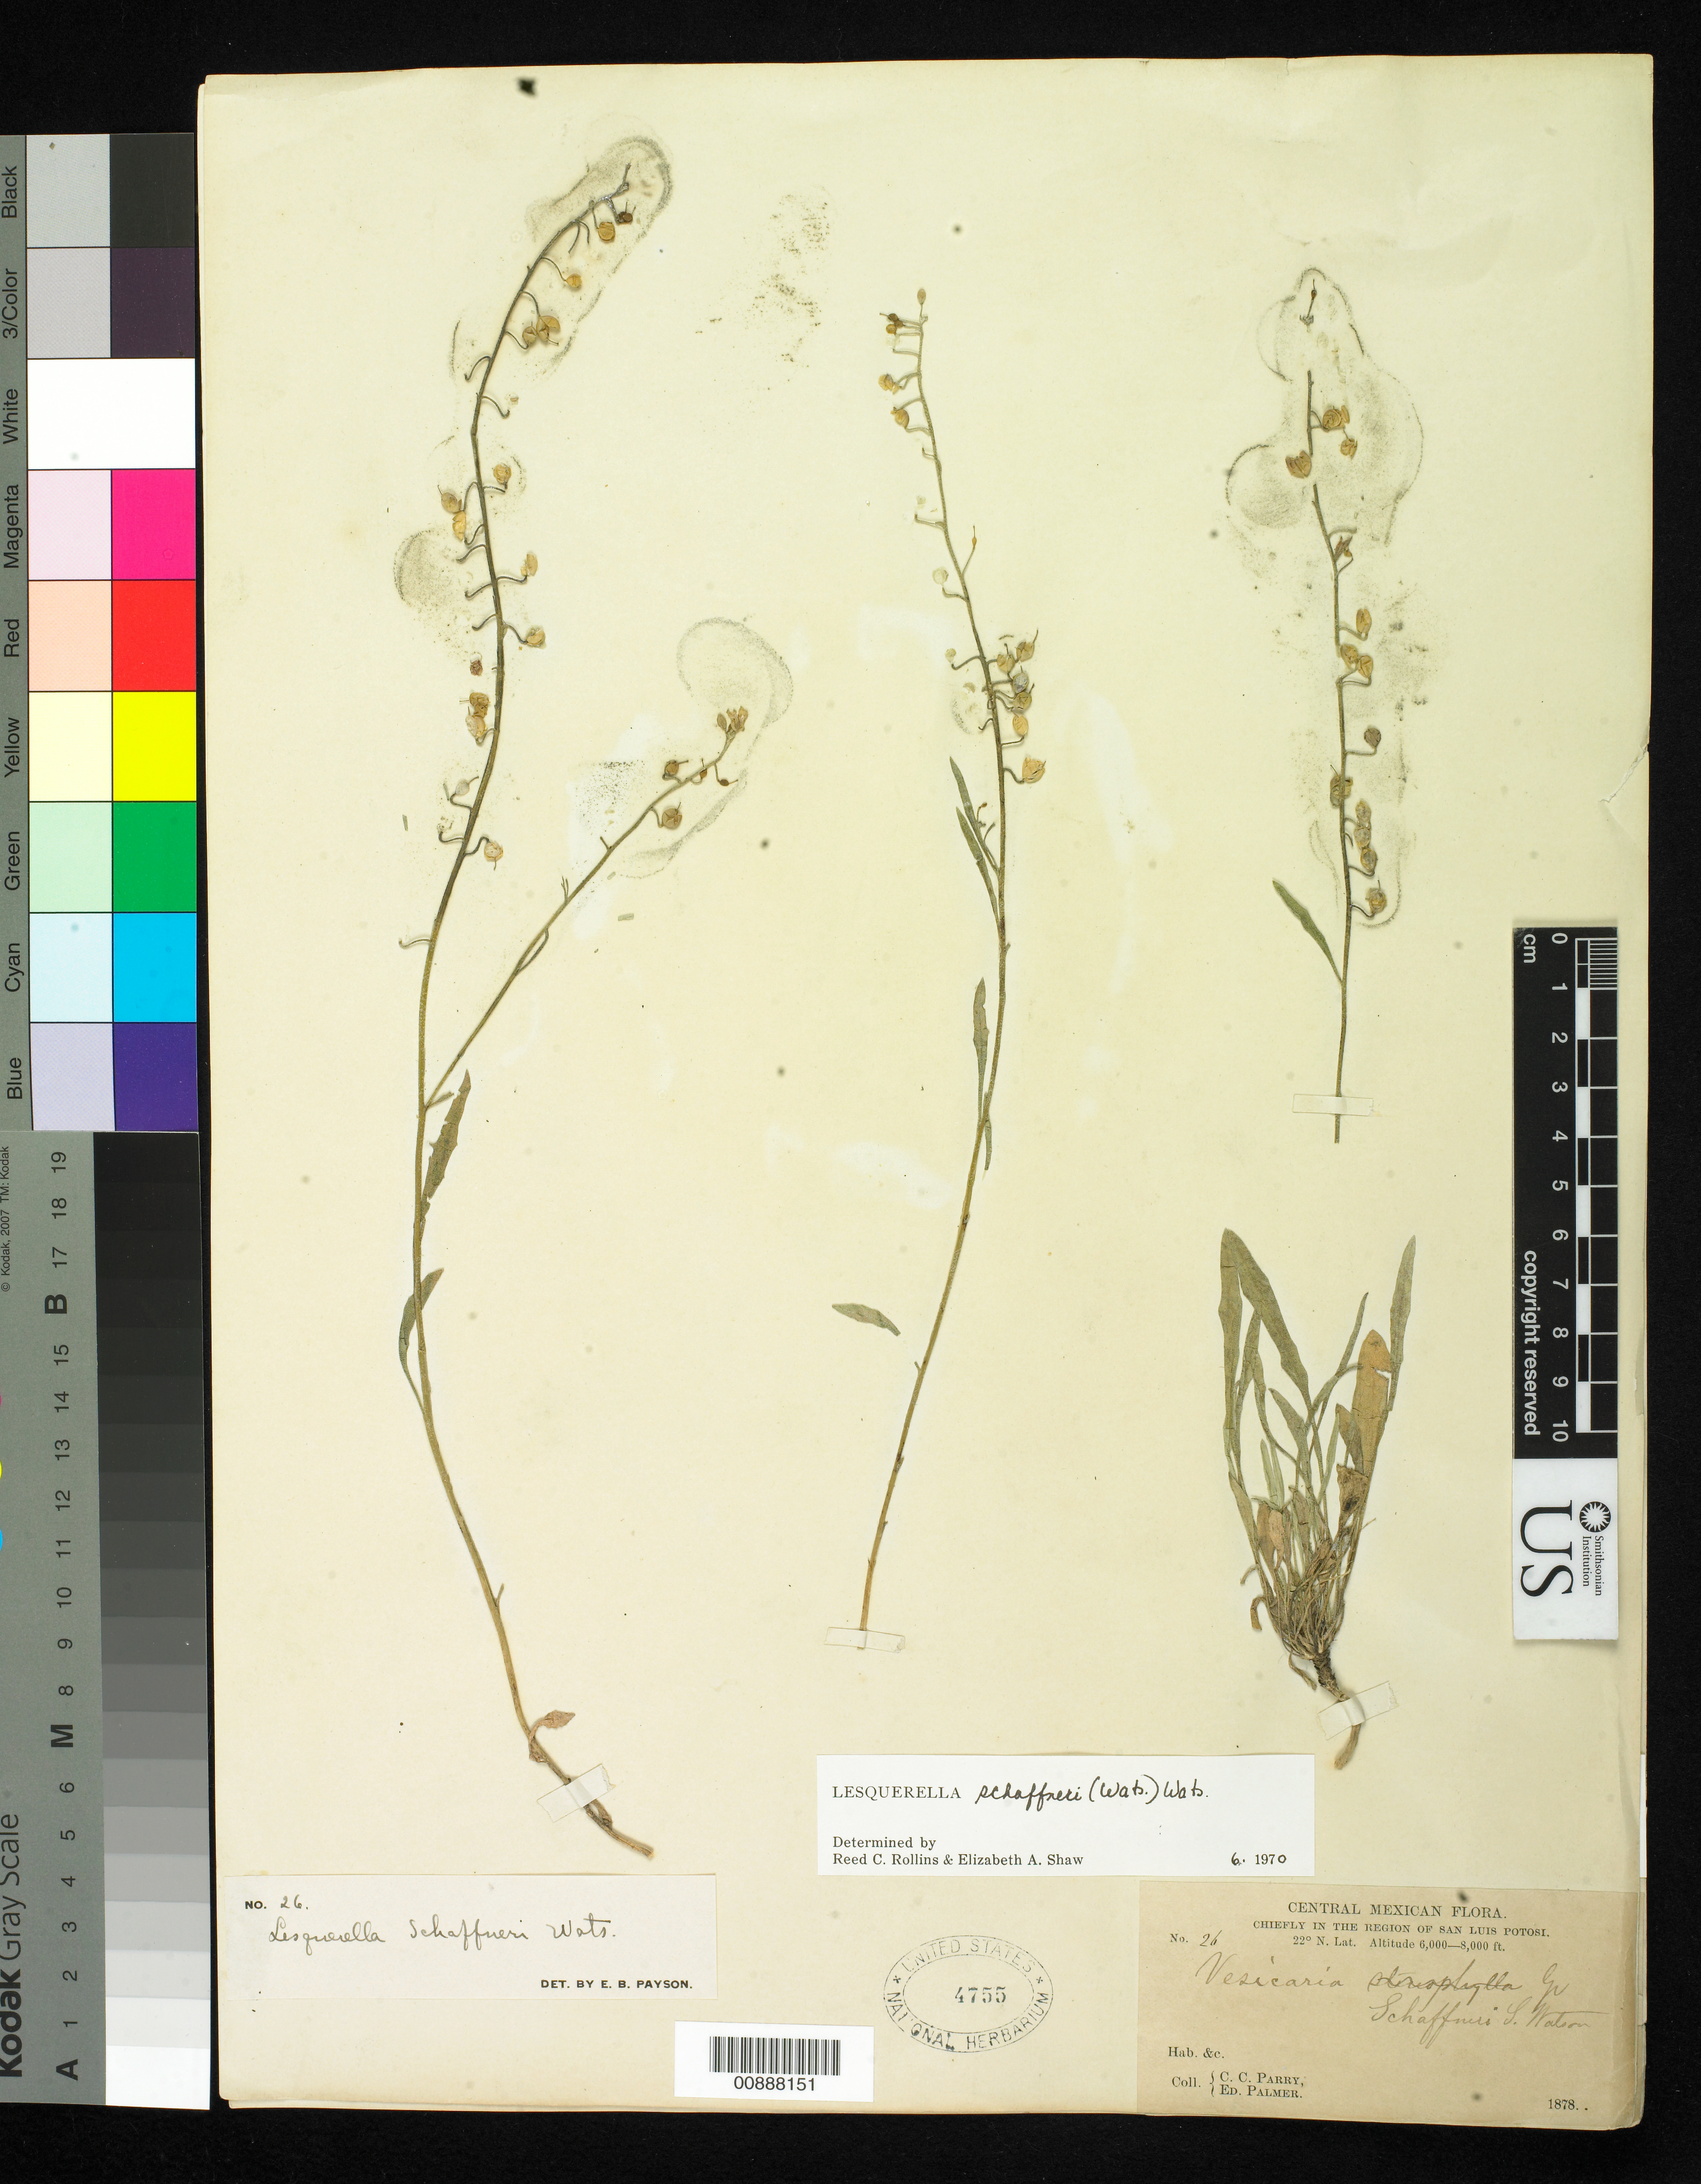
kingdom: Plantae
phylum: Tracheophyta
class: Magnoliopsida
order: Brassicales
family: Brassicaceae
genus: Lesquerella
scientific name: Lesquerella schaffneri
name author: S. Watson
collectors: C. C. Parry & E. Palmer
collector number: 26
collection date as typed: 1878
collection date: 1878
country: Mexico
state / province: San Luis Potosí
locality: Chiefly in the region of San Luis Potosí.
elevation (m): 1829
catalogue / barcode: US 4755